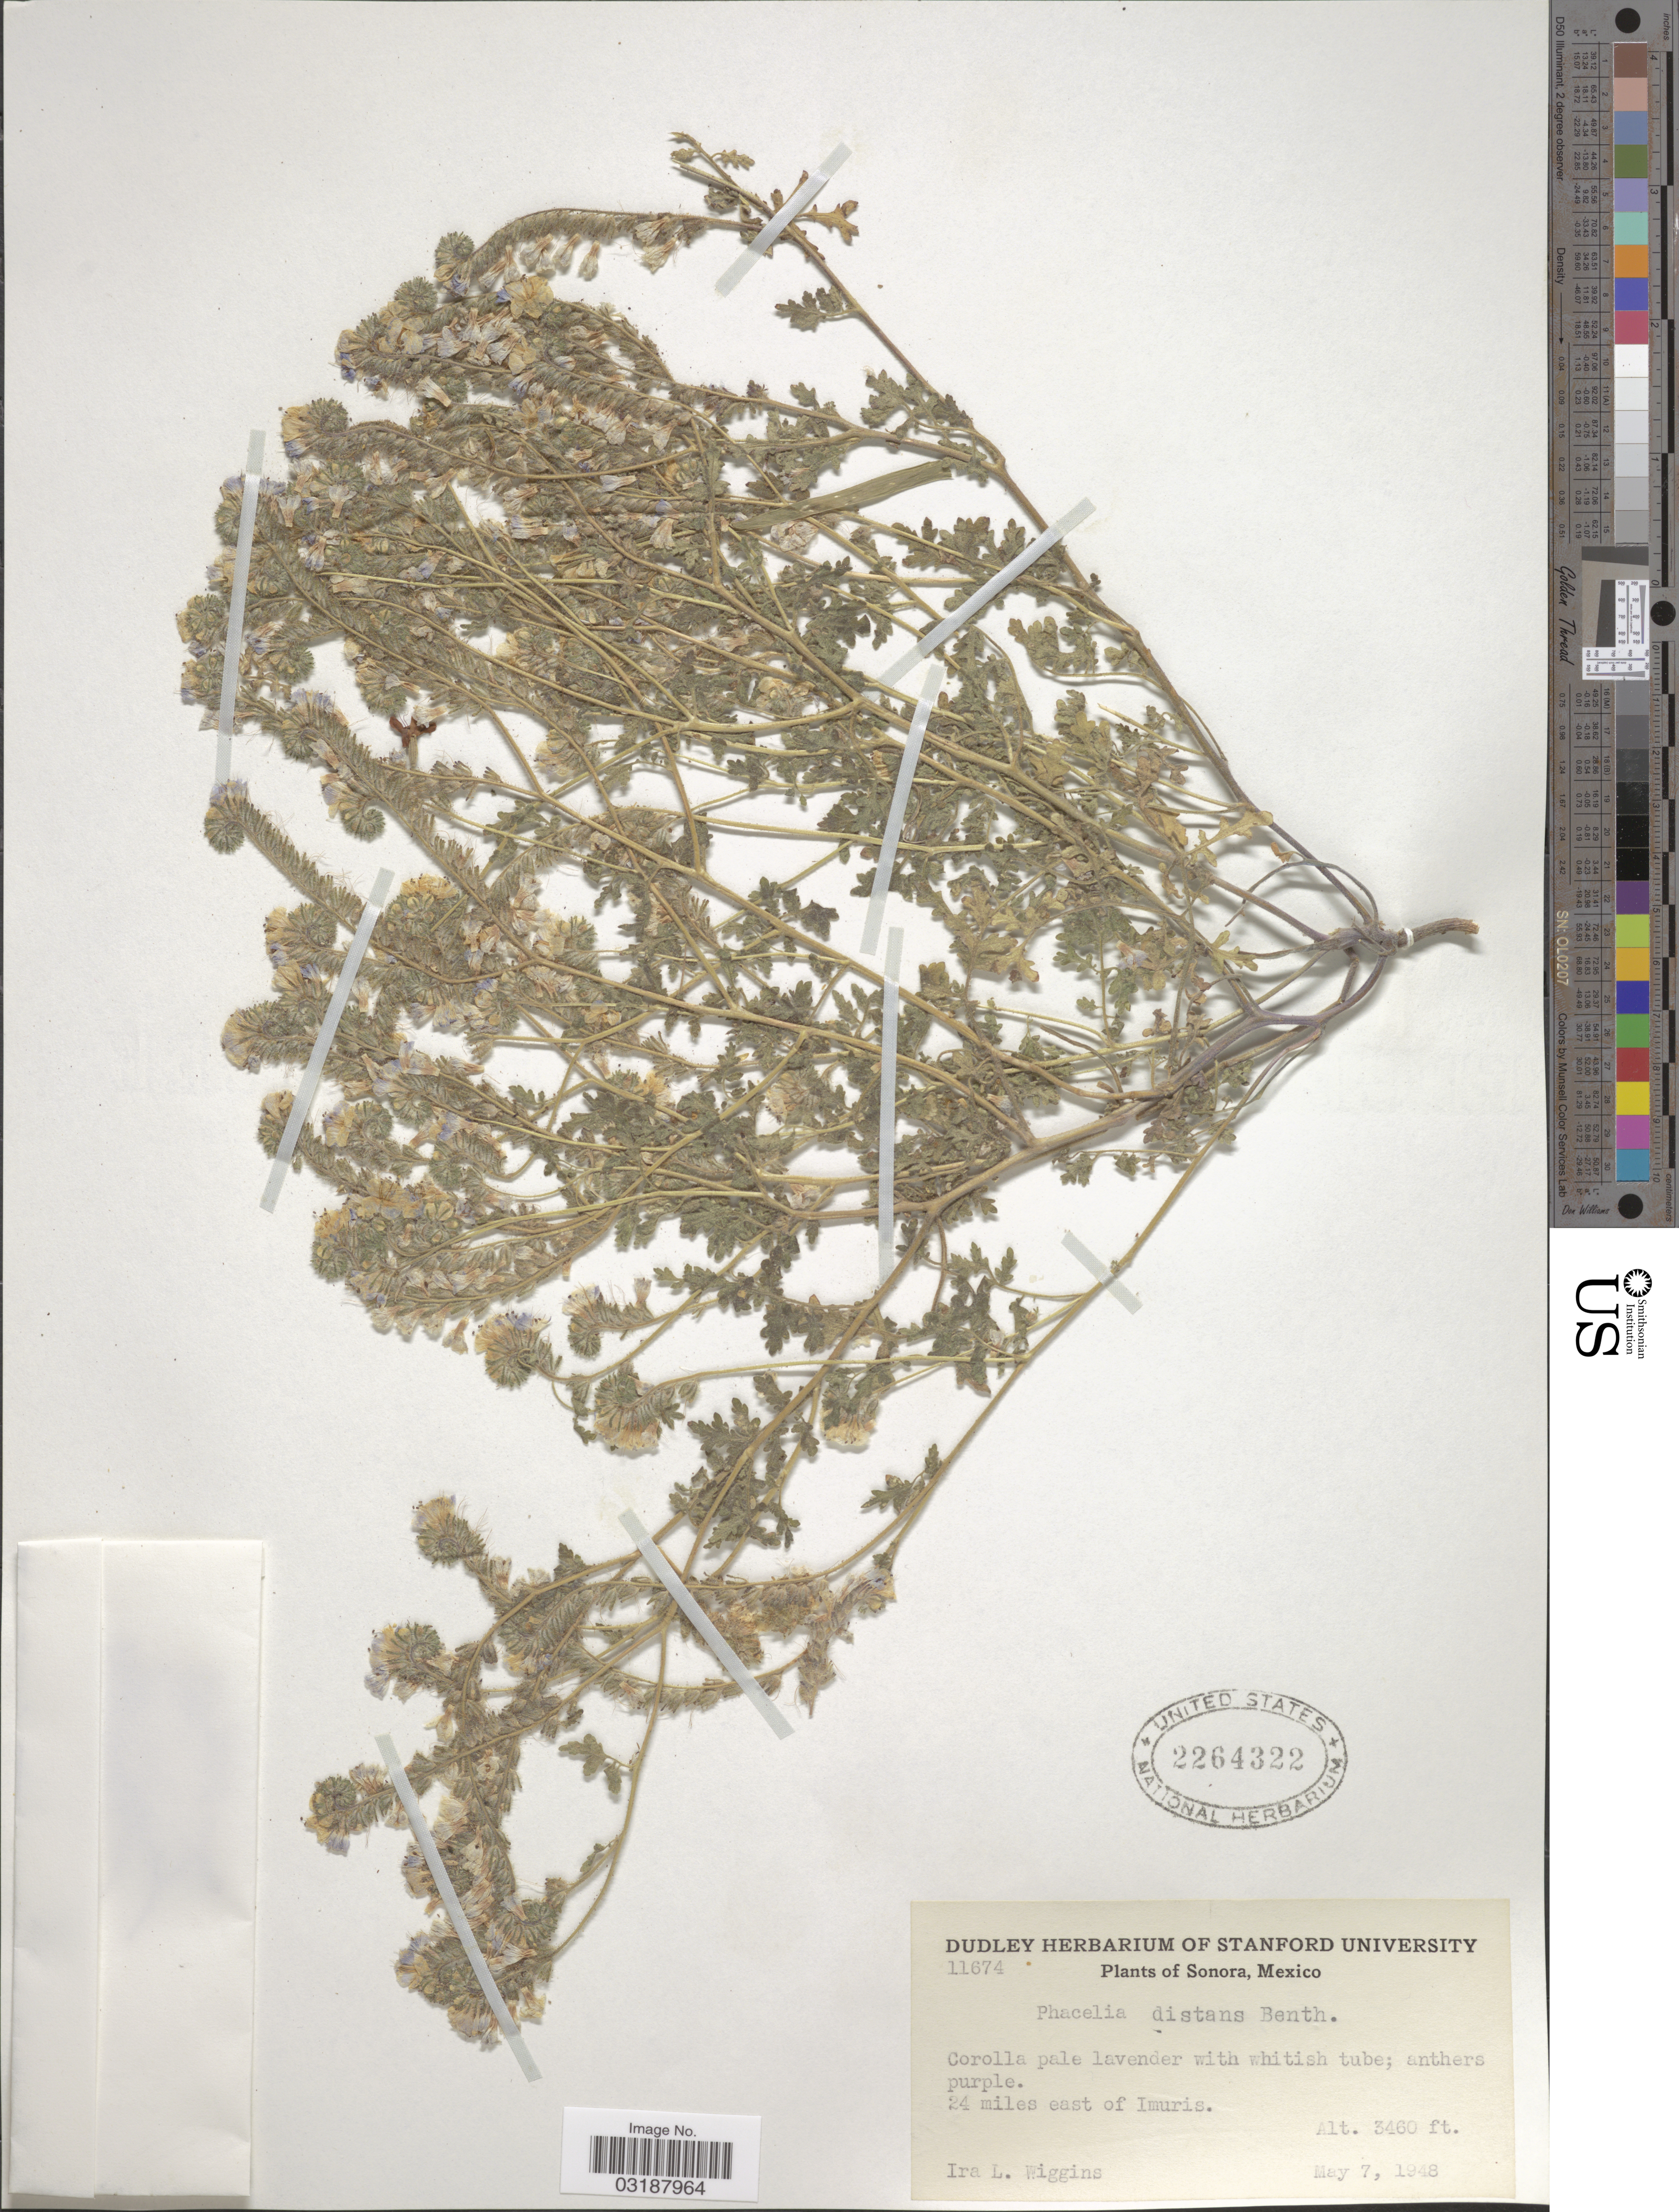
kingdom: Plantae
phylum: Tracheophyta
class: Magnoliopsida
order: Boraginales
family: Hydrophyllaceae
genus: Phacelia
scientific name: Phacelia distans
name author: Benth.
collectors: I. L. Wiggins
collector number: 11674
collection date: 1948-05-07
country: Mexico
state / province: Sonora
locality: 24 miles east of Imuris.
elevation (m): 1055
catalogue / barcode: US 2264322